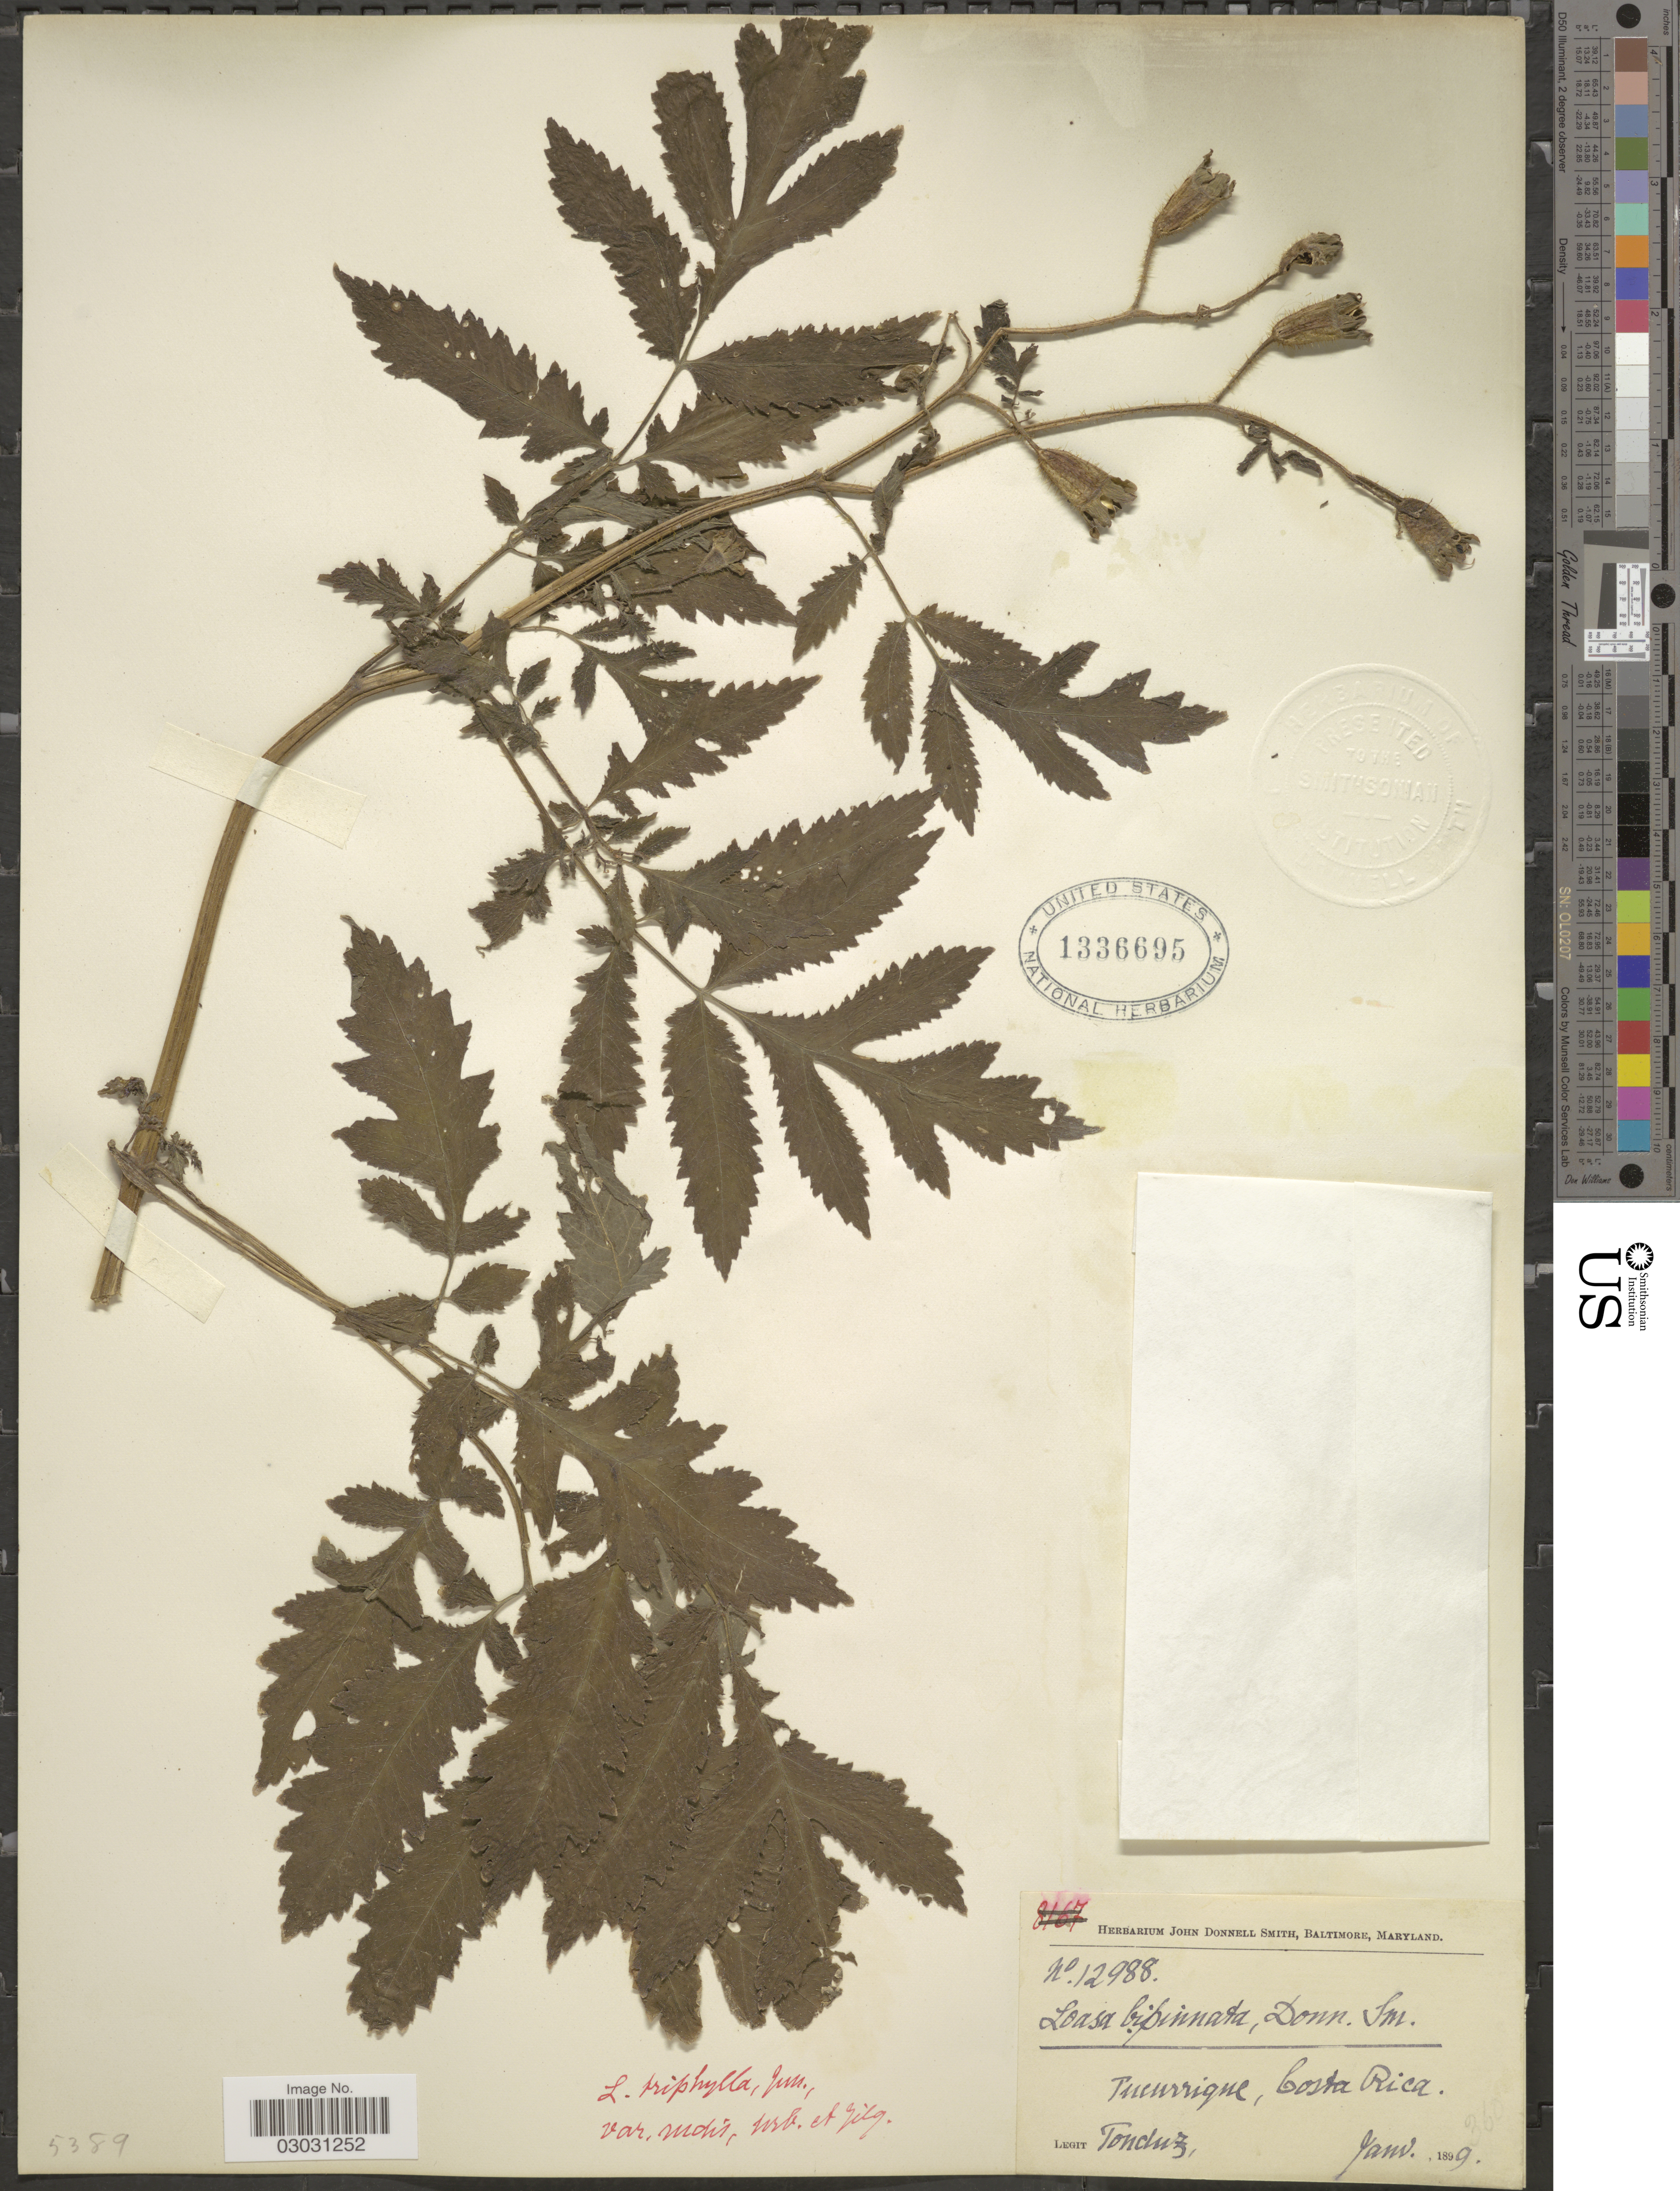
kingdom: Plantae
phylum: Tracheophyta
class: Magnoliopsida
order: Cornales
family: Loasaceae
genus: Nasa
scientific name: Nasa triphylla subsp. rudis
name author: (Benth.) Weigend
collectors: Tonduz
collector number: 12988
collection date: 1899-01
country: Costa Rica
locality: Tucurrique.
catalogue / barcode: US 1336695